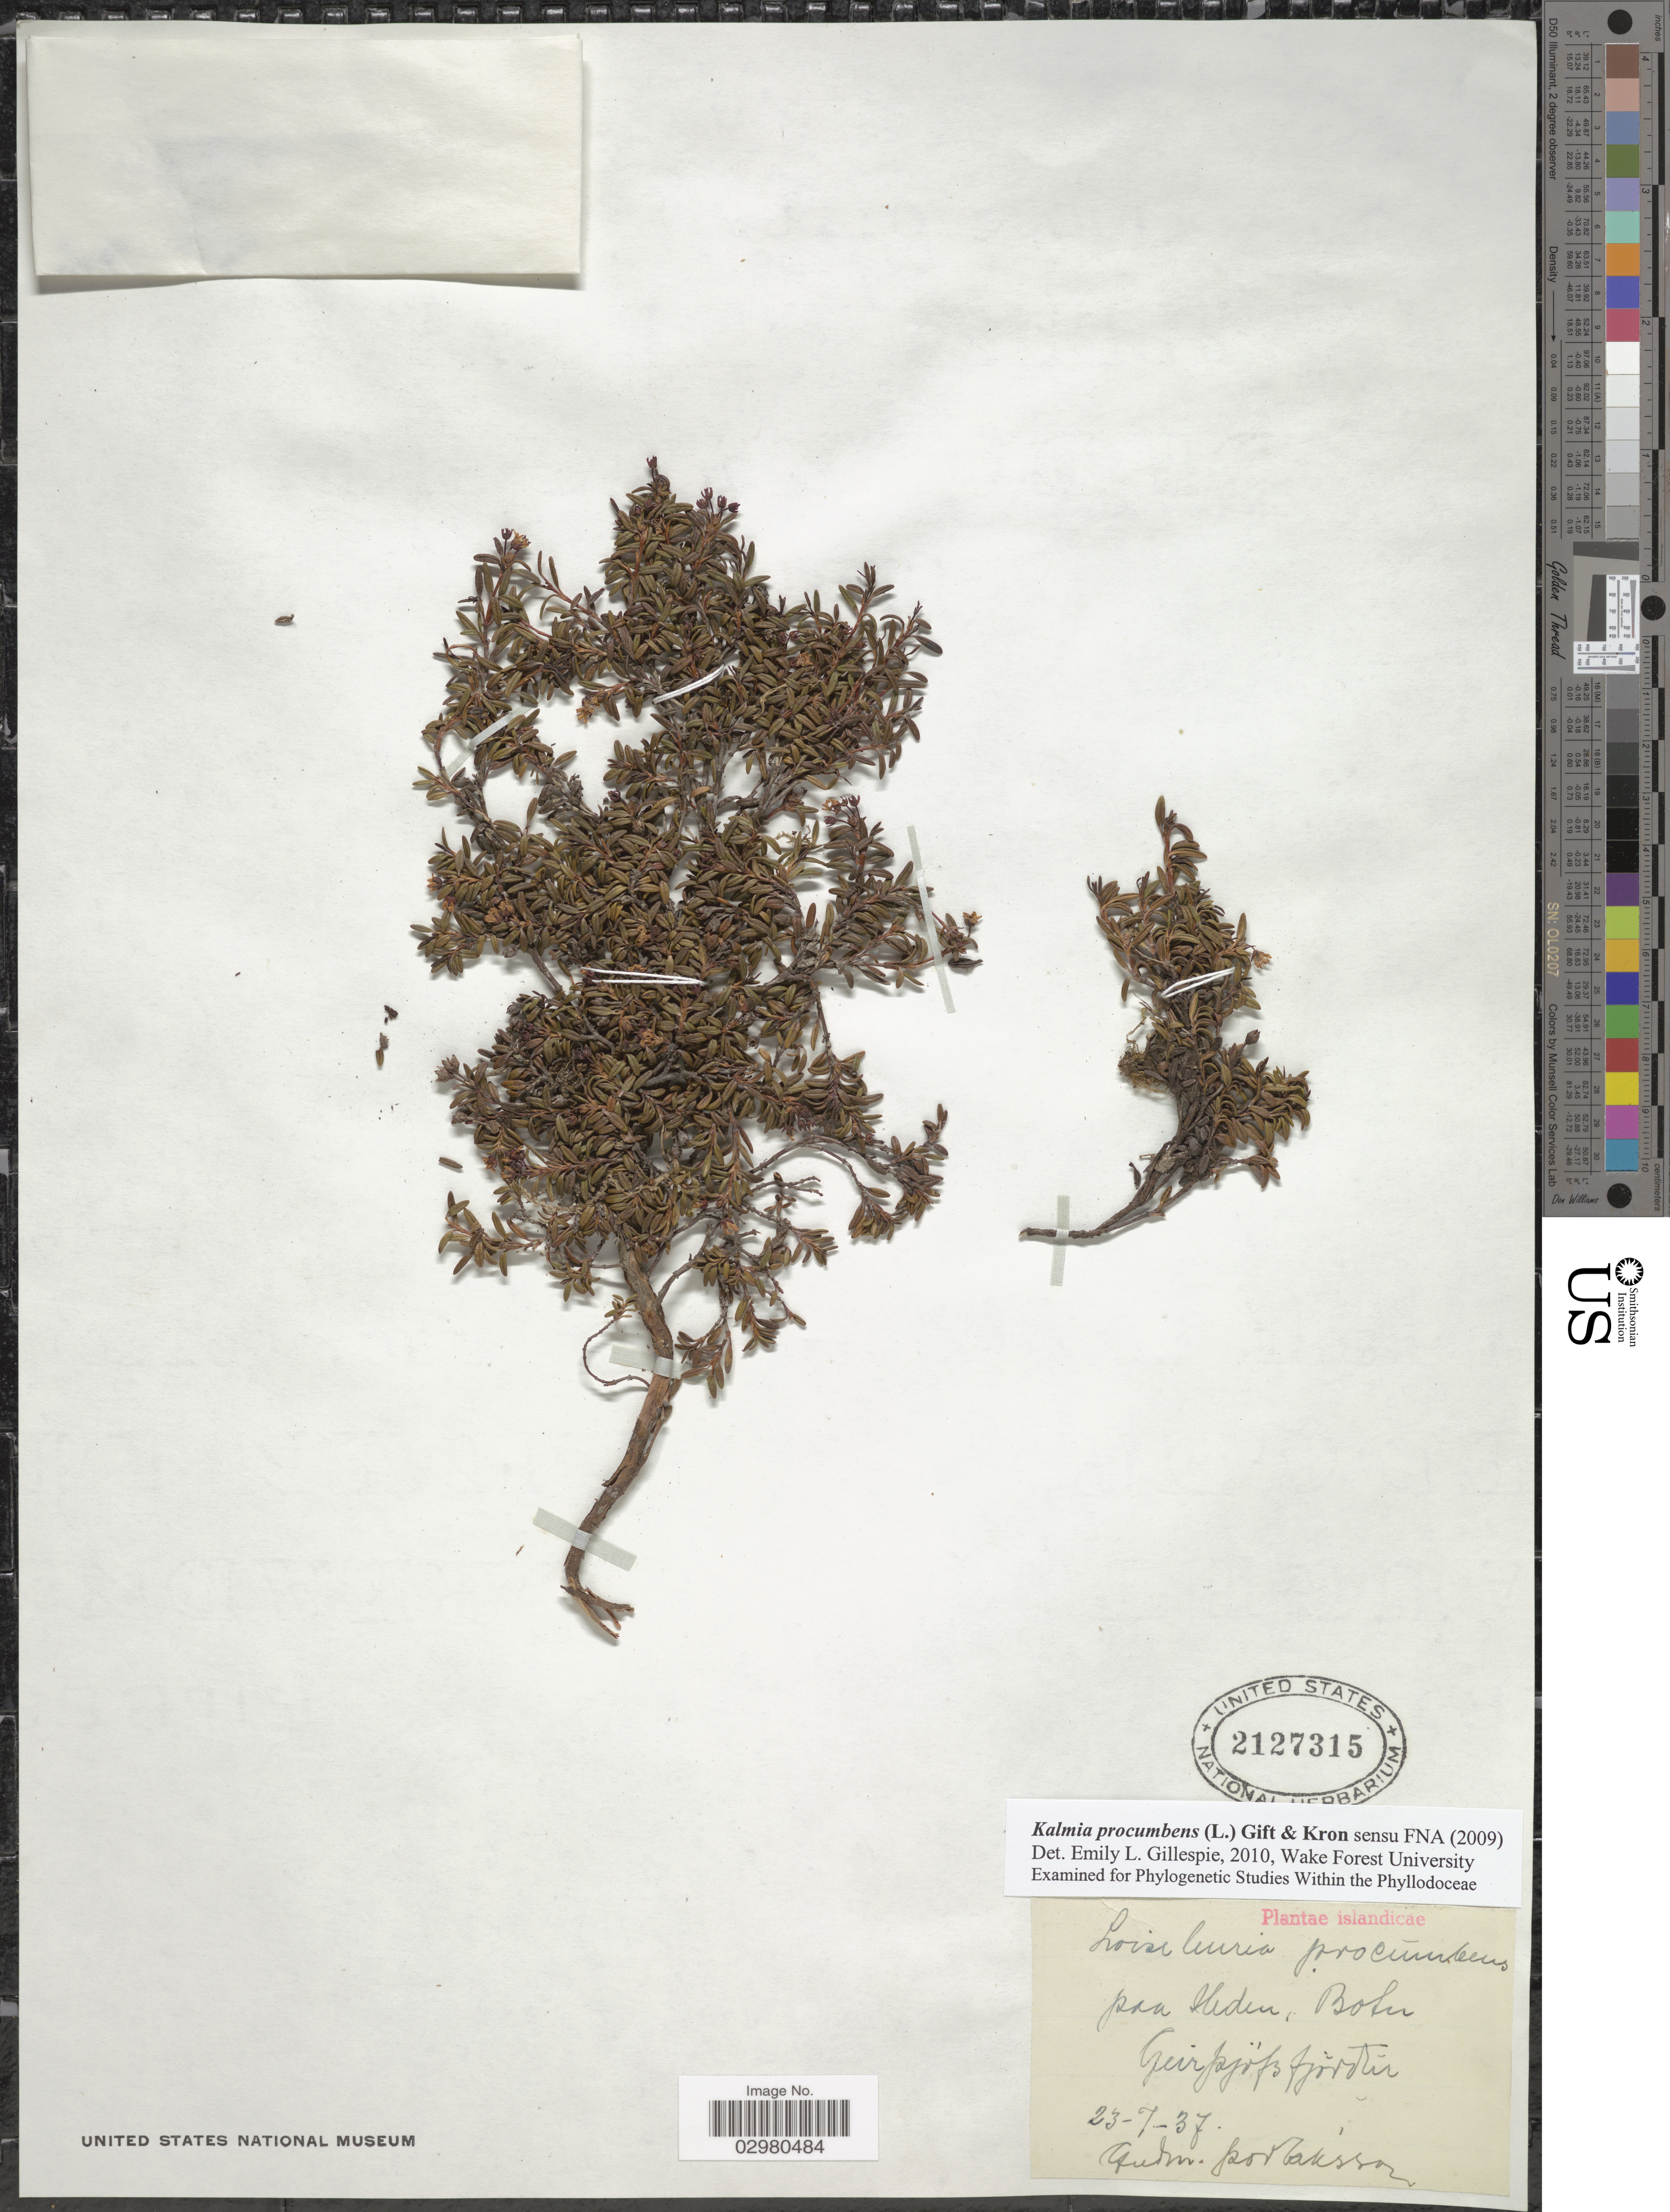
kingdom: Plantae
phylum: Tracheophyta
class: Magnoliopsida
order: Ericales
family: Ericaceae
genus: Loiseleuria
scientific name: Loiseleuria procumbens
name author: (L.) Desv.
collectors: G. Thorlaksson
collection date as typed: Transcribed d/m/y: 23/7/37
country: Iceland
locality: Islandicae. Geirþjófsfjörður.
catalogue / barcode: US 2127315